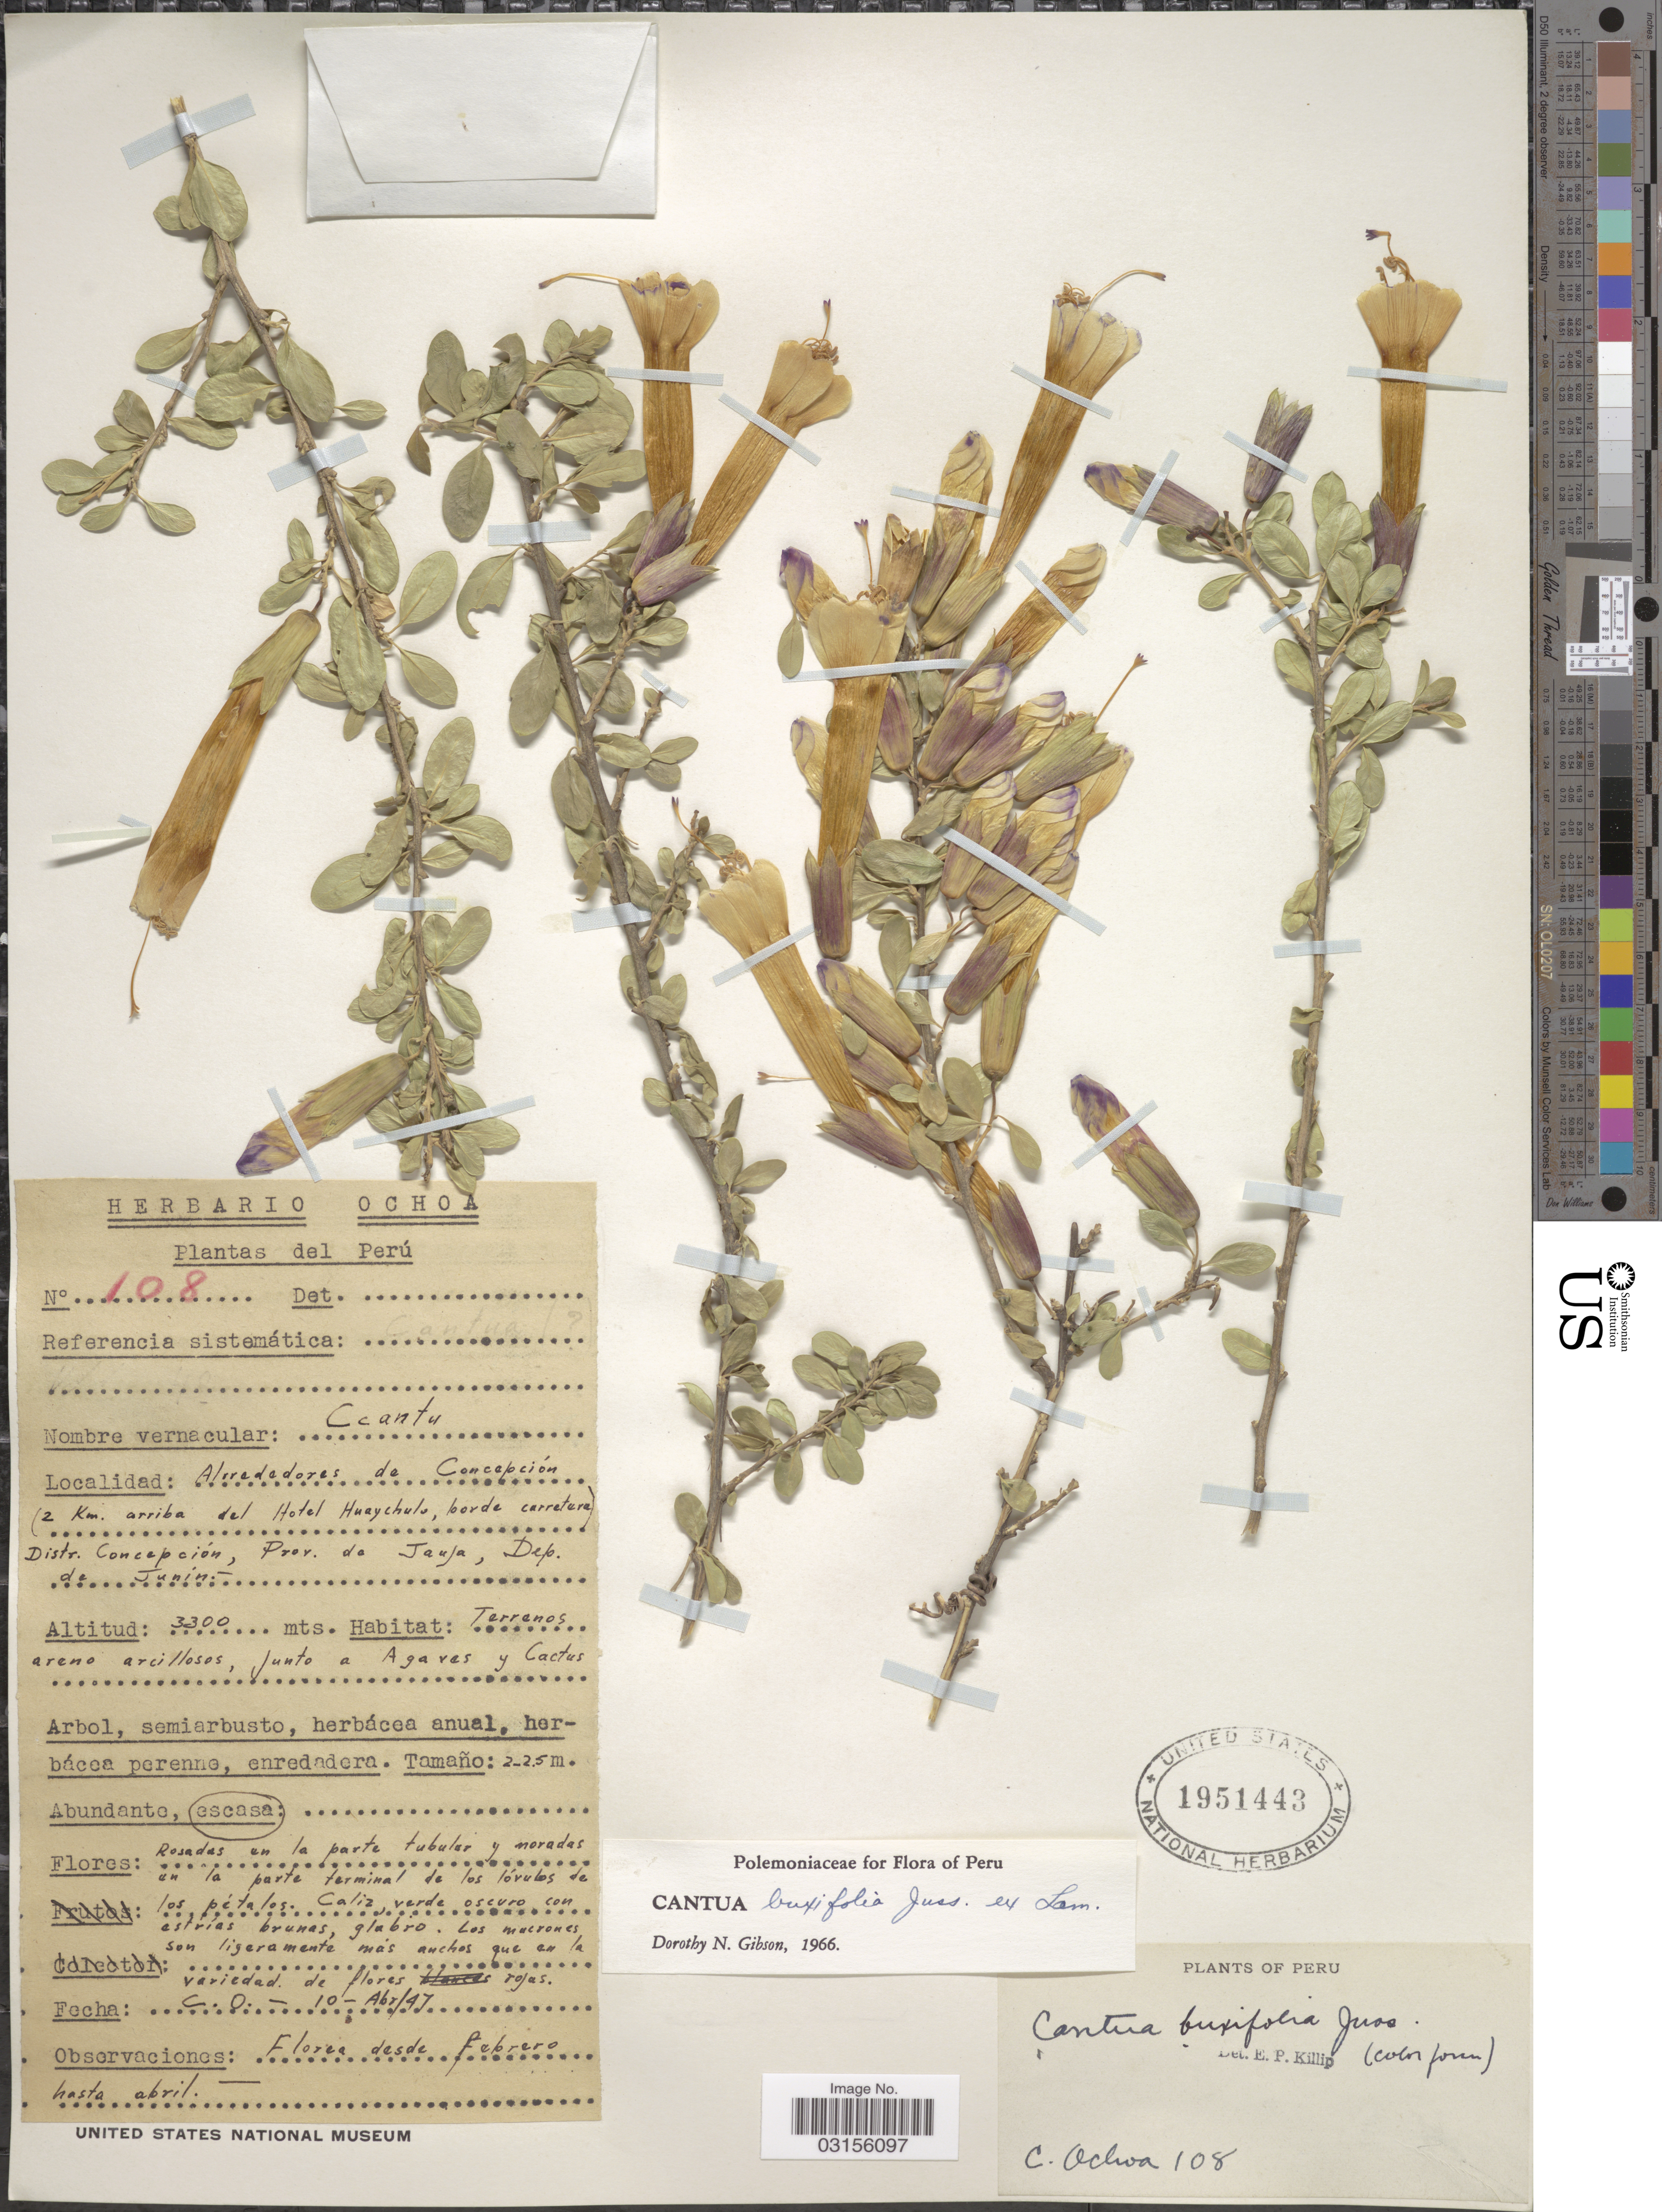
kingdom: Plantae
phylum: Tracheophyta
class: Magnoliopsida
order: Ericales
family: Polemoniaceae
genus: Cantua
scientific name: Cantua buxifolia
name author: Juss. ex Lam.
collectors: C. Ochoa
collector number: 108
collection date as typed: Transcribed d/m/y: 10/4/47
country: Peru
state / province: Junín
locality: Alrrededores de Concepción (2 Km. arriba del Hotel Huaychulo, borde carretera). Distr. Concepción, Prov. de Juja, Dep. de Junín.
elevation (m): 3300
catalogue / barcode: US 1951443